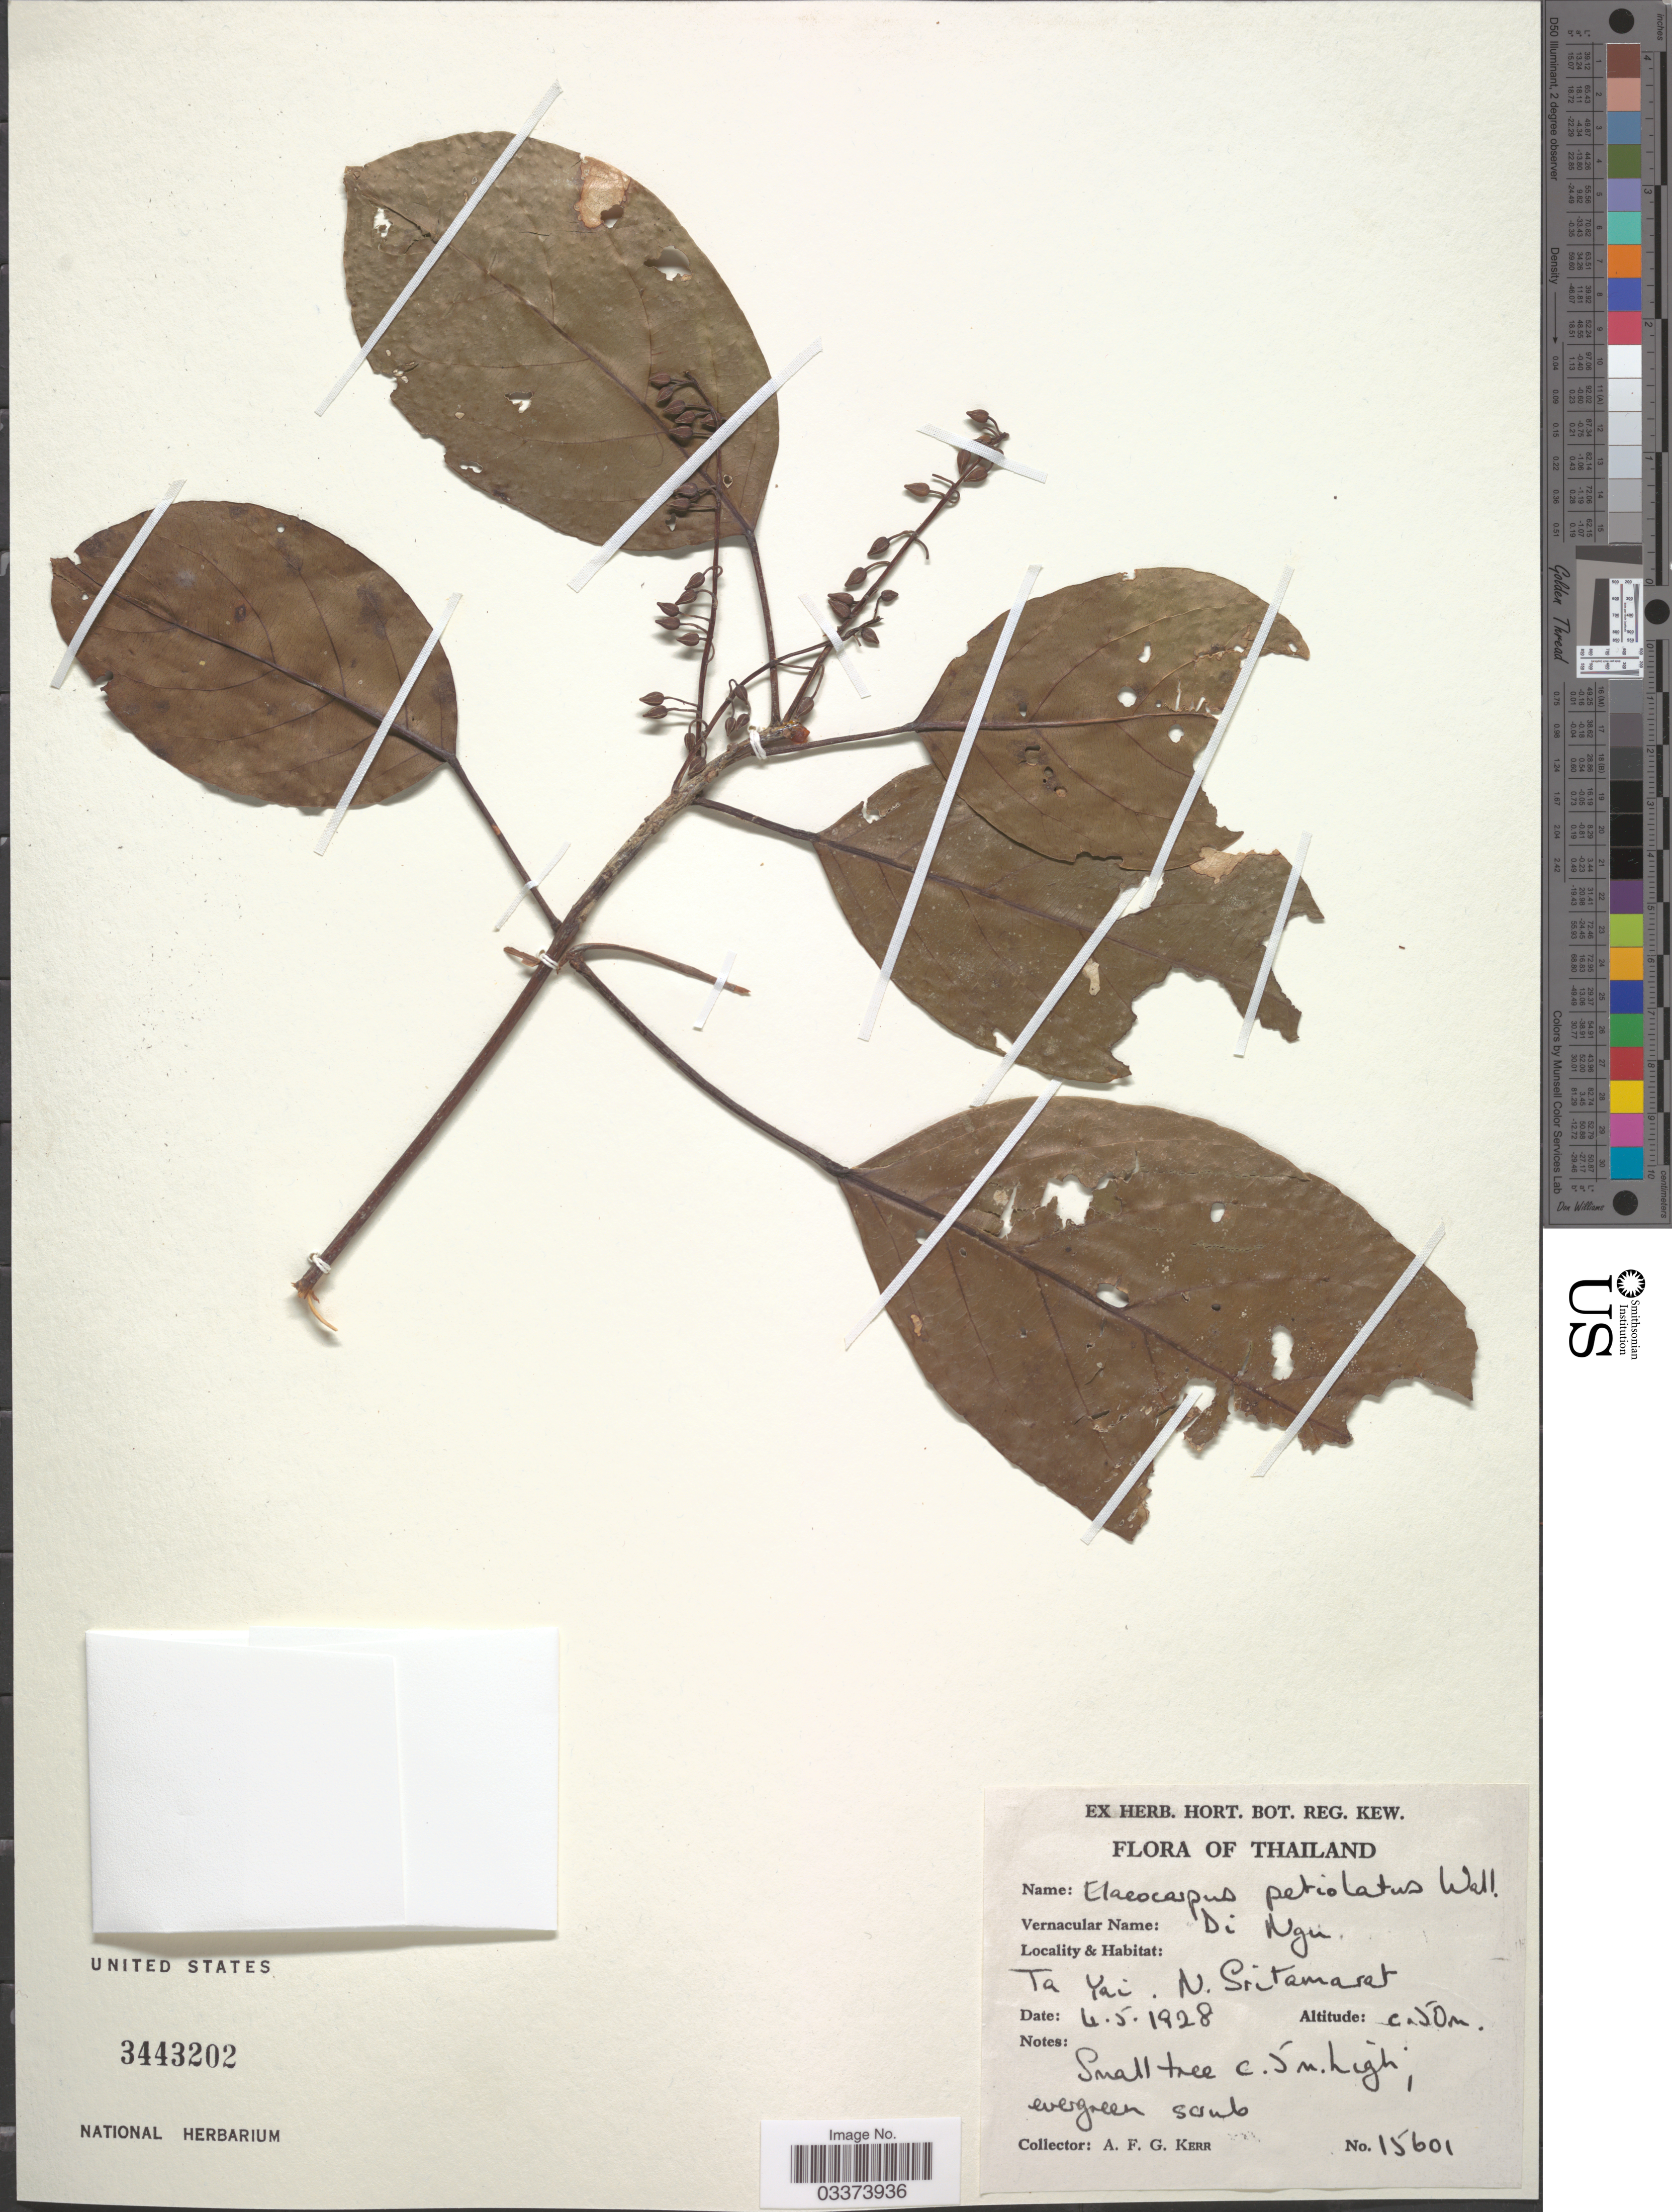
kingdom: Plantae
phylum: Tracheophyta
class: Magnoliopsida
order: Oxalidales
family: Elaeocarpaceae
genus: Elaeocarpus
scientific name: Elaeocarpus petiolatus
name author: (Jack) Wall.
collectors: A. F. G. Kerr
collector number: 15601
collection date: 1928-05-04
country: Thailand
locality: Ta Yai. N. Sritamarat.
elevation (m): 50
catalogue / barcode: US 3443202